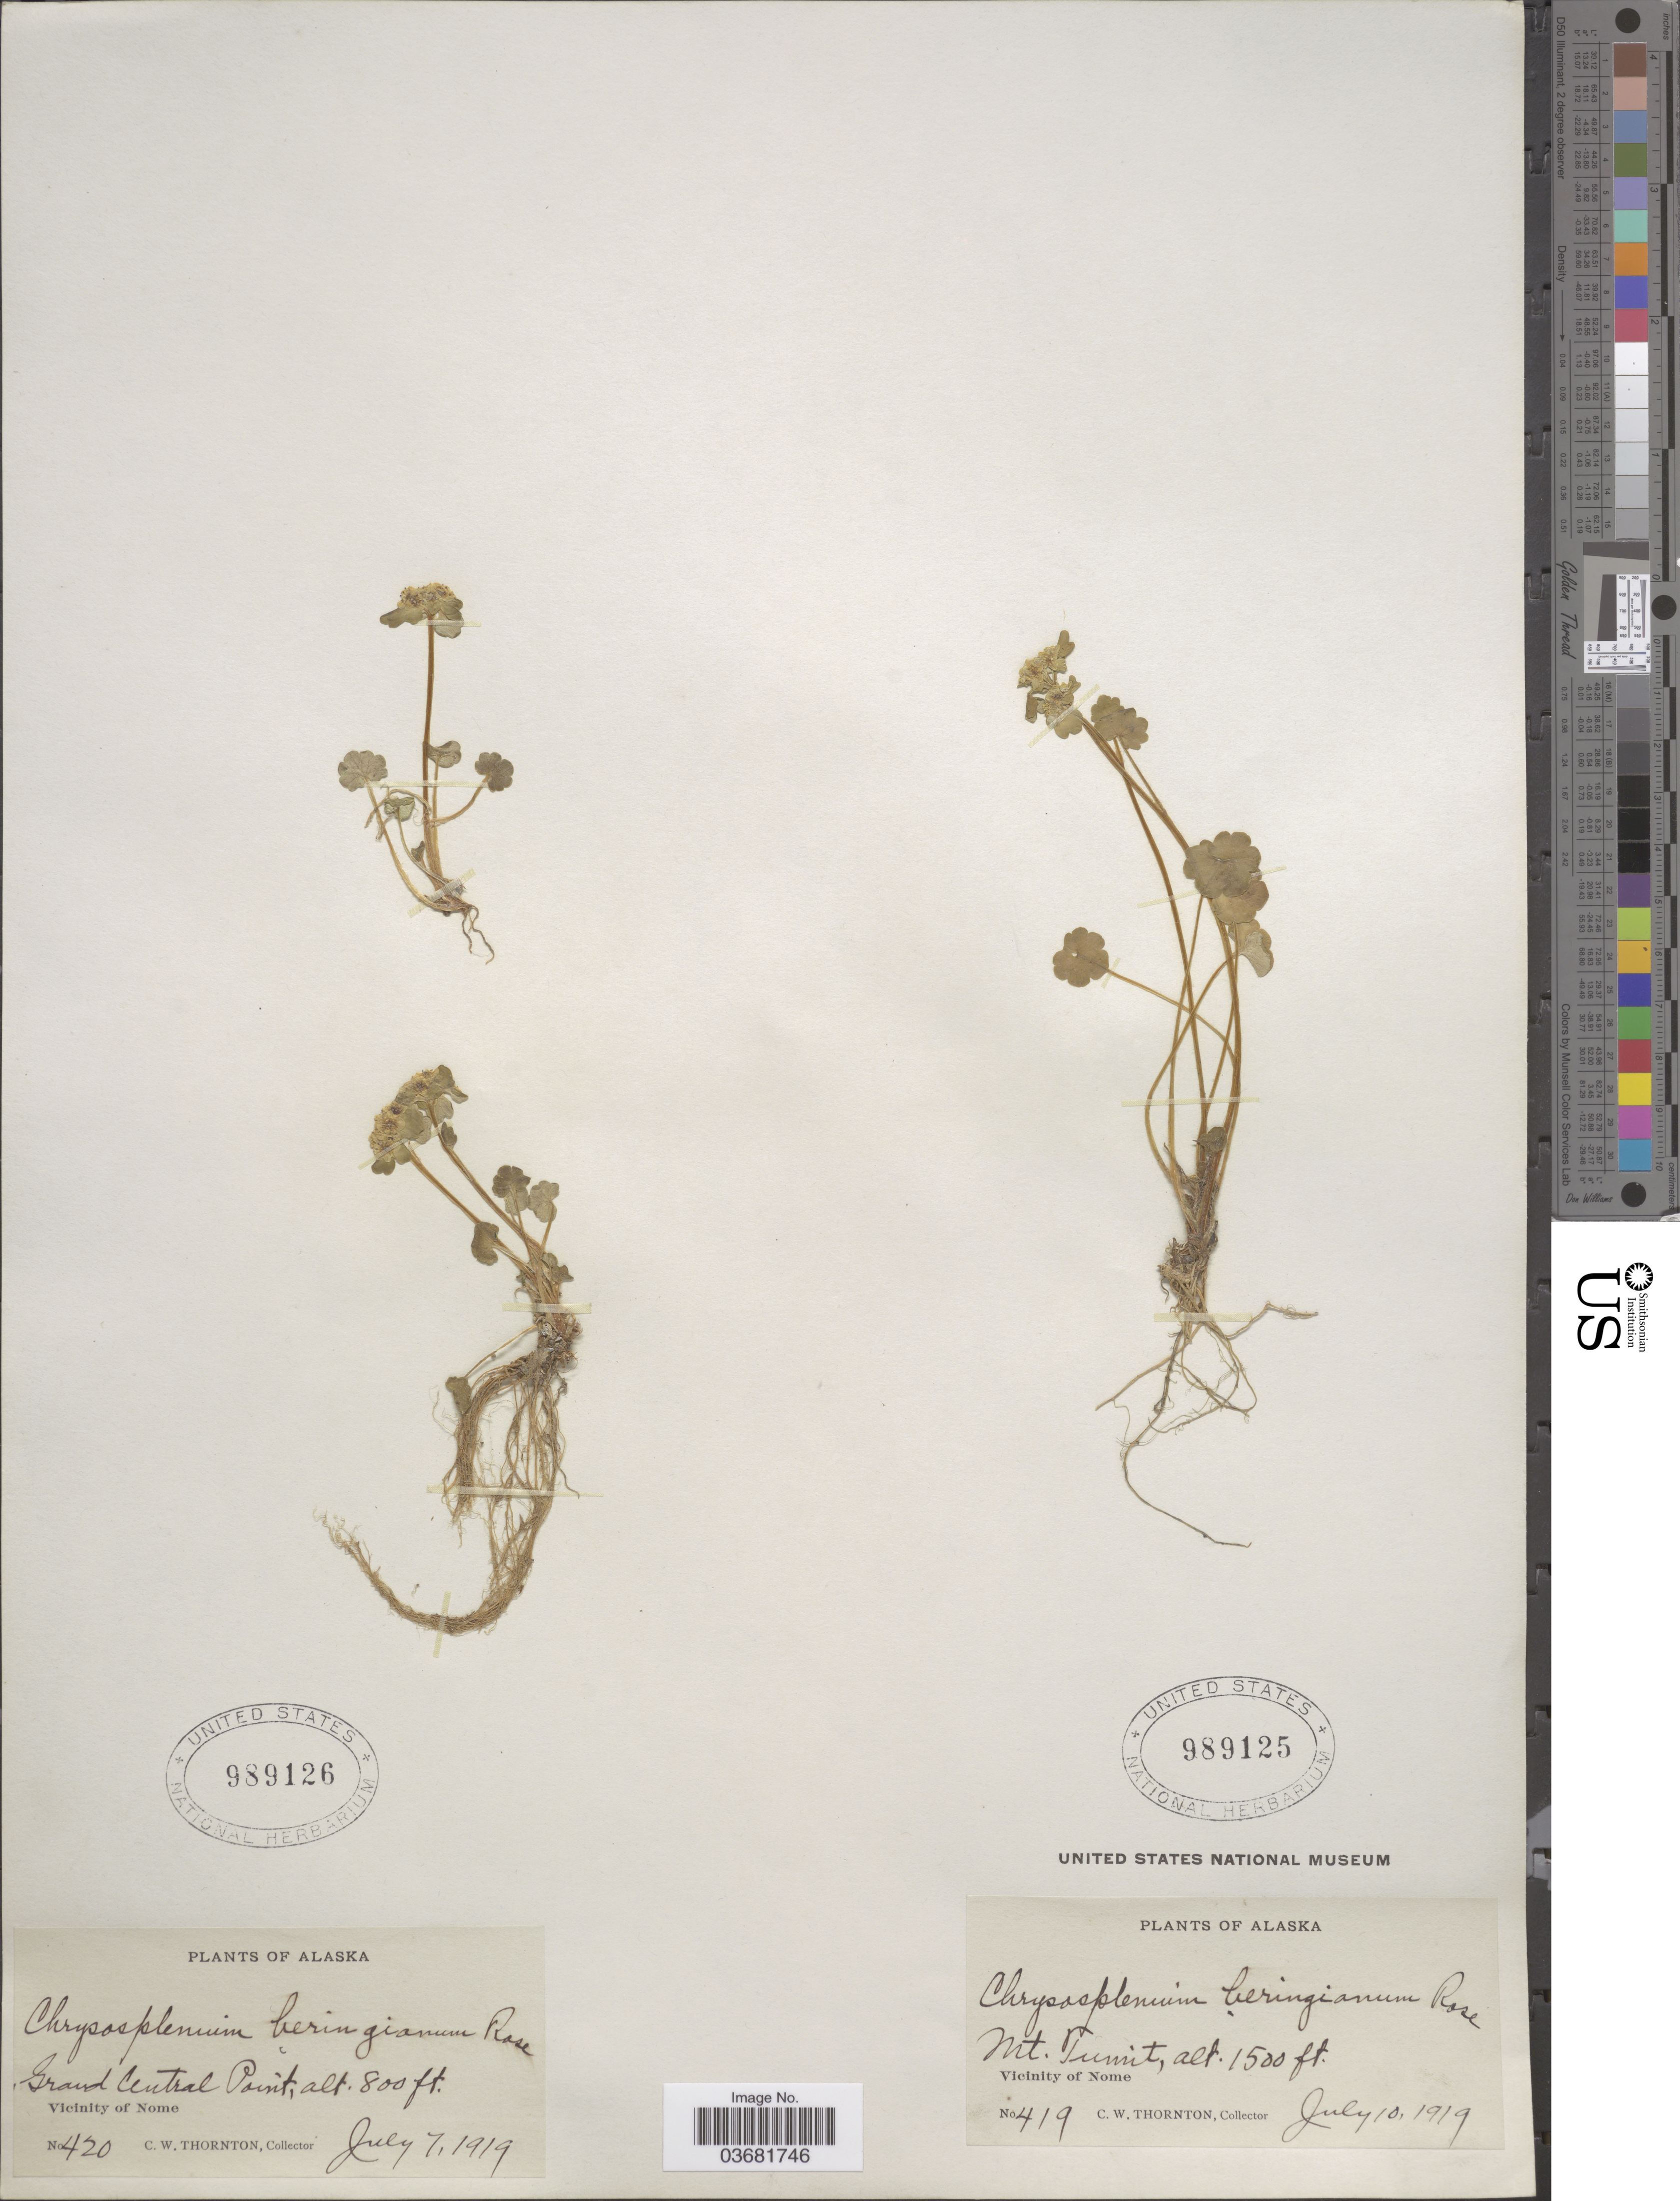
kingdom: Plantae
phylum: Tracheophyta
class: Magnoliopsida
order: Saxifragales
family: Saxifragaceae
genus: Chrysosplenium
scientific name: Chrysosplenium wrightii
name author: Franch. & Sav.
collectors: C. Thornton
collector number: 420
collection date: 1919-07-07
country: United States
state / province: Alaska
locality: Grand Central Point. Vicinity of Nome.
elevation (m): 244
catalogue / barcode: US 989126